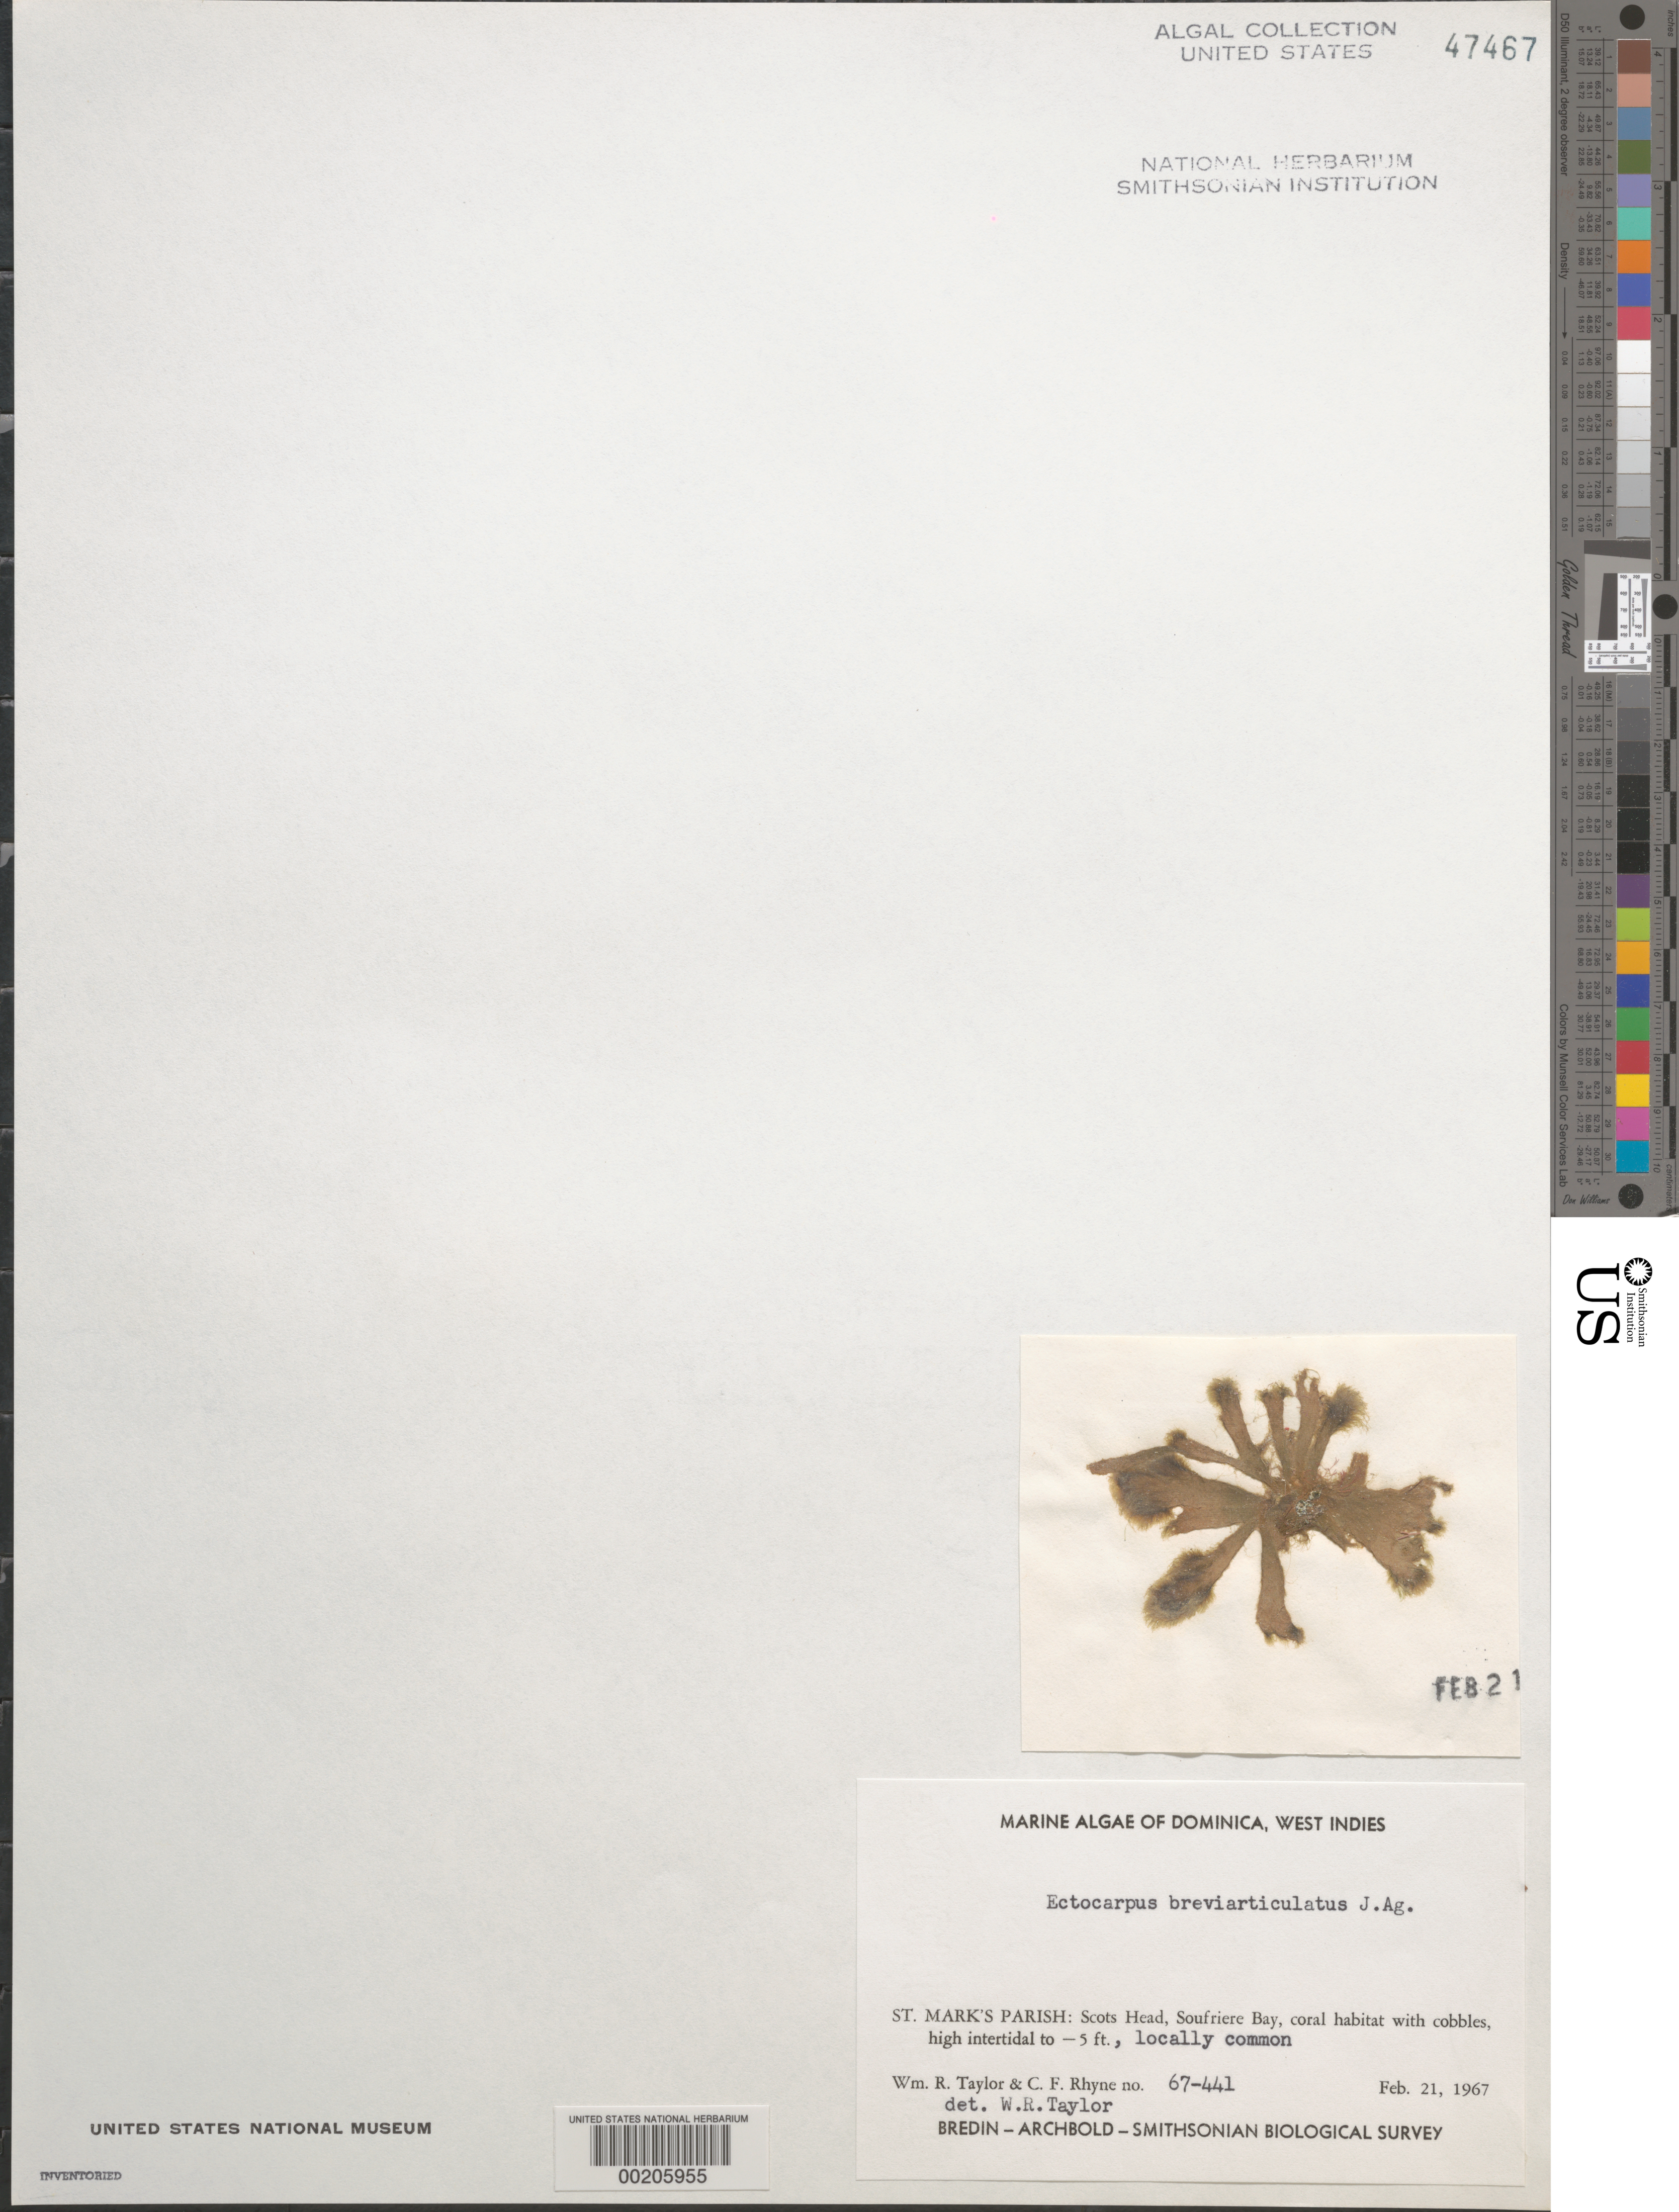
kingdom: Chromista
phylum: Ochrophyta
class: Phaeophyceae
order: Scytothamnales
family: Asteronemataceae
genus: Asteronema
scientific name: Asteronema breviarticulatum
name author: (J. Agardh) Ouriques & Bouzon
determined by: Algae name updating Project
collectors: W. R. Taylor & C. Rhyne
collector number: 67-441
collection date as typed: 21 Feb 1967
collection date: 1967-02-21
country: Dominica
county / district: St. Mark's Parish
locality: Scots Head, Soufriere Bay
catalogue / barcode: US 47467